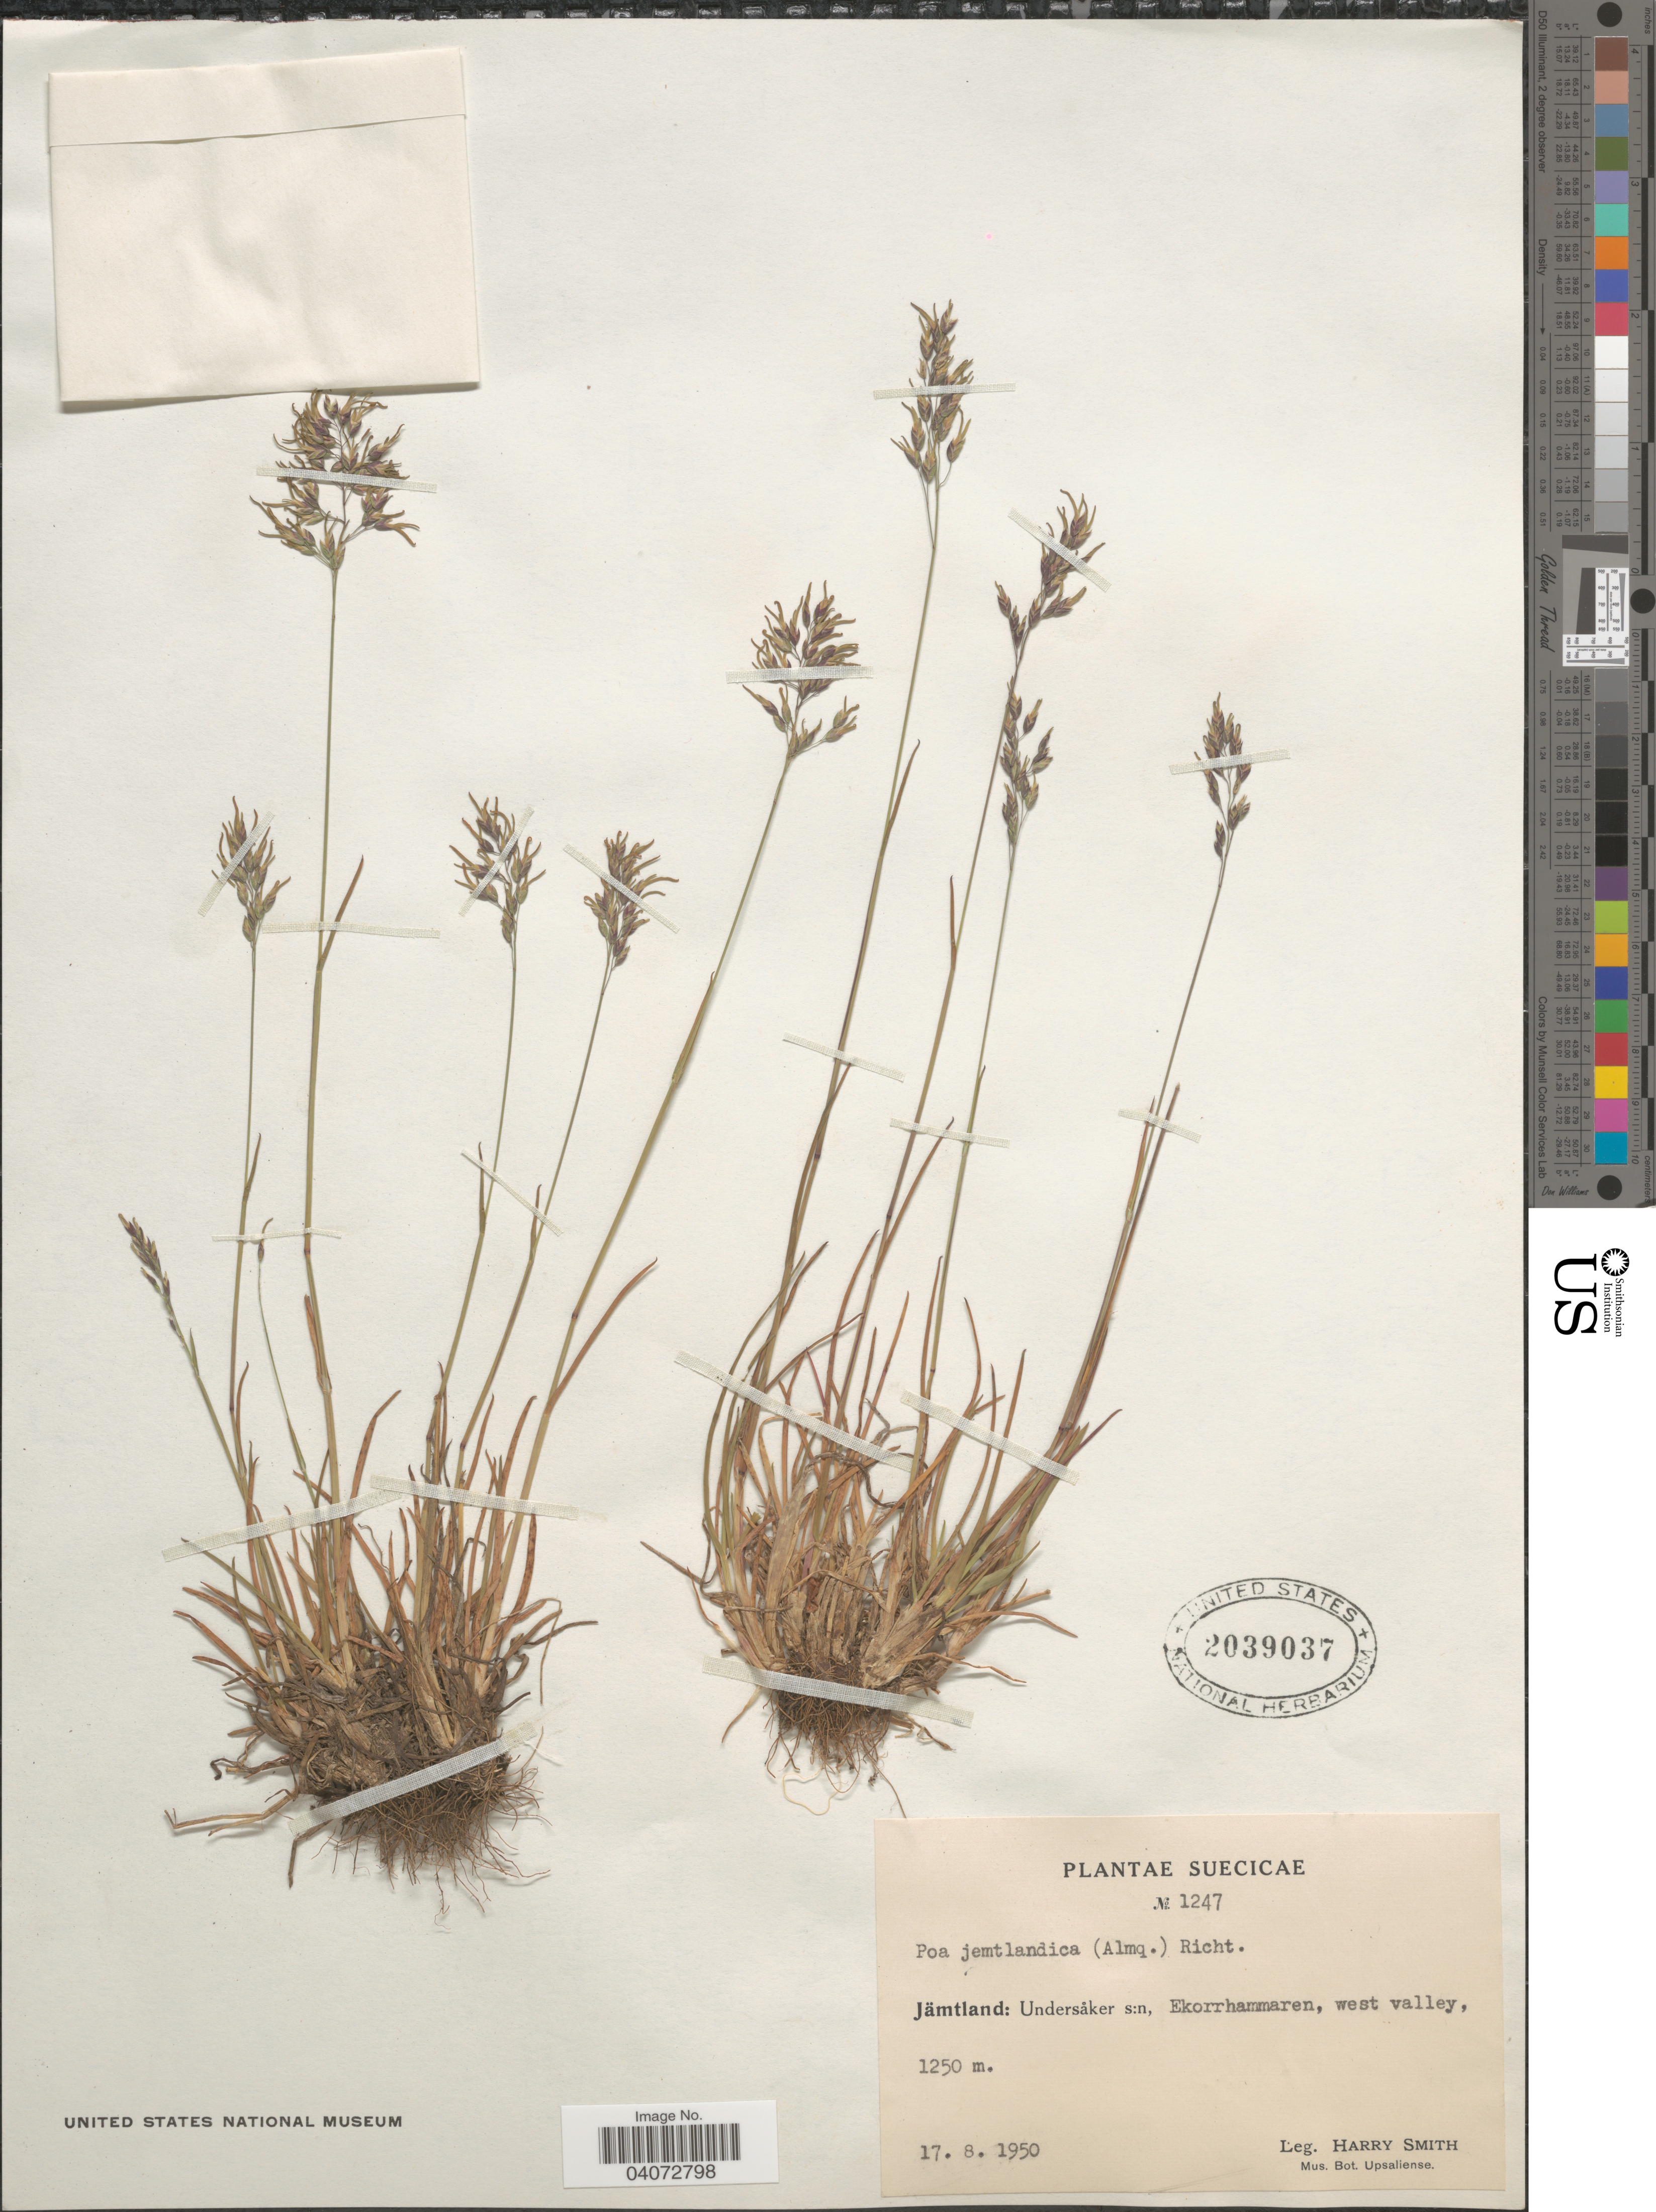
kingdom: Plantae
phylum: Tracheophyta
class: Liliopsida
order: Poales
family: Poaceae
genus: Poa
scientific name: Poa x jemtlandica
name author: (Almq.) K. Richt.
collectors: H. Smith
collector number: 1247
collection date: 1950-08-17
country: Sweden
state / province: Jämtland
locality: Suecicae. Jämtland: Undersåker s:n, Ekorrhammaren, west valley.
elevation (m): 1250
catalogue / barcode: US 2039037